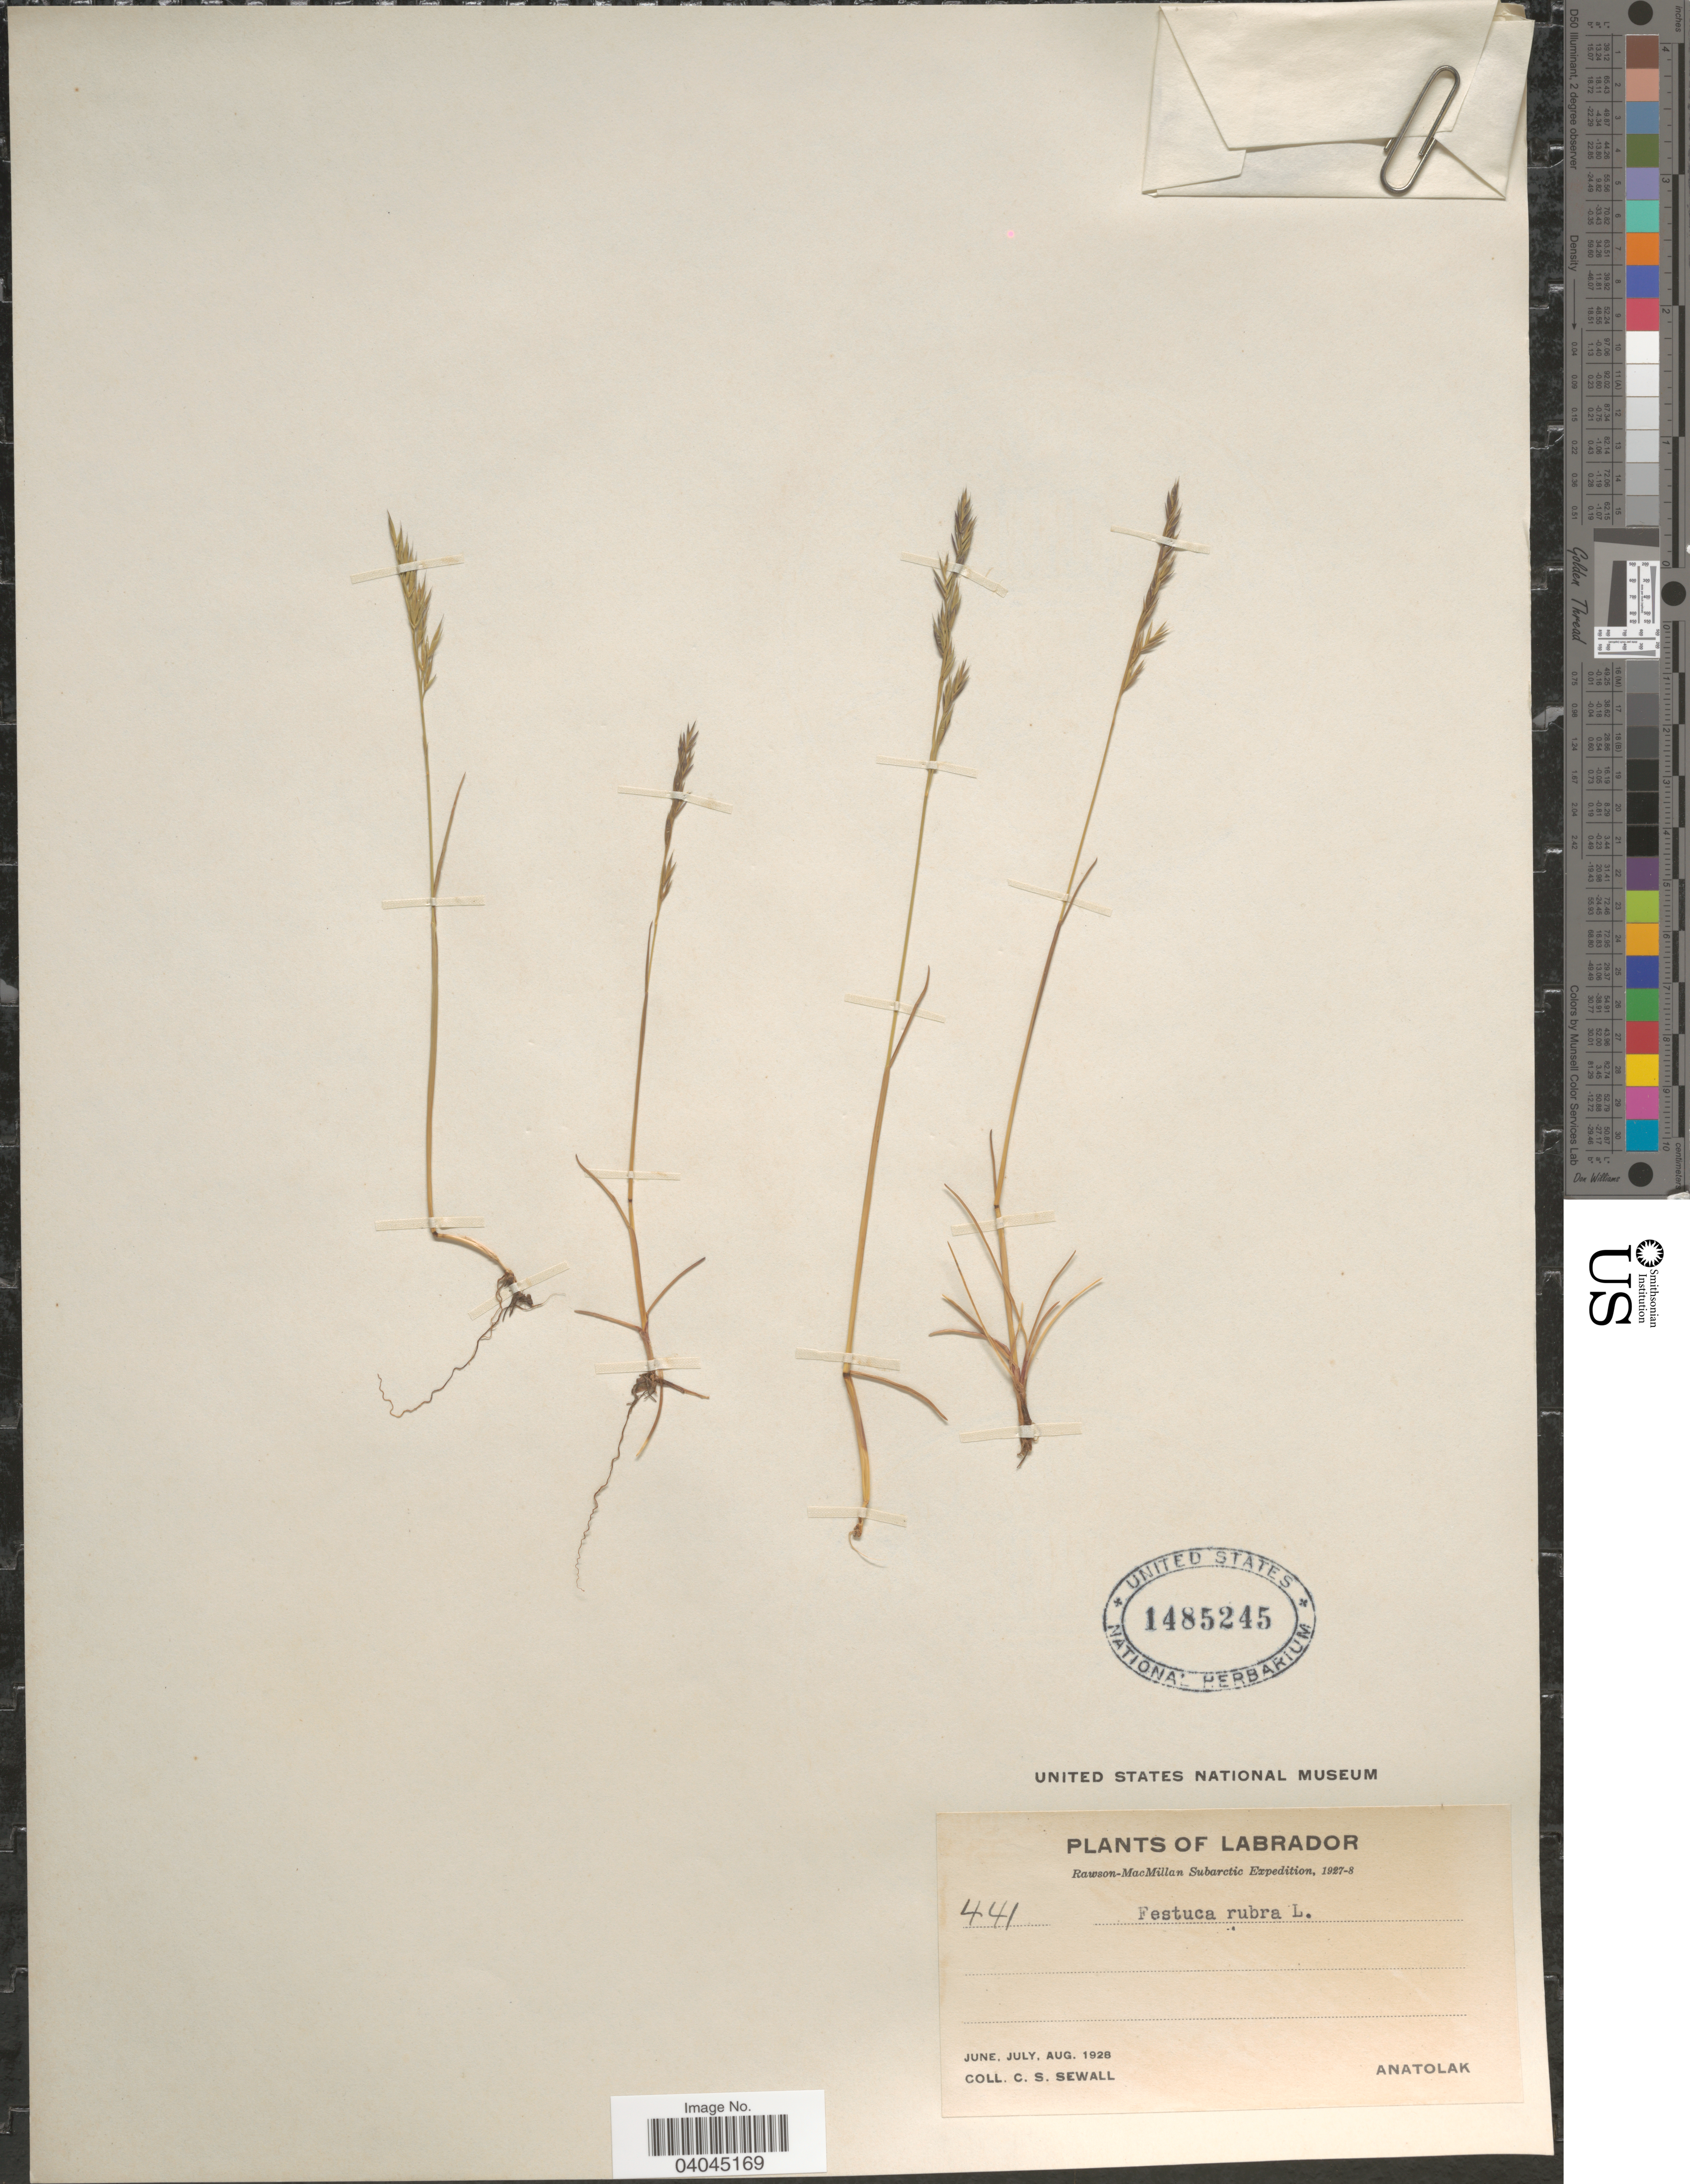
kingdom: Plantae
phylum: Tracheophyta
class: Liliopsida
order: Poales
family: Poaceae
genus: Festuca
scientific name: Festuca rubra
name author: L.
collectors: C. Sewall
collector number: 441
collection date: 1928-06/1928-08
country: Canada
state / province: Newfoundland and Labrador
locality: Labrador. Anatolak.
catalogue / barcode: US 1485245